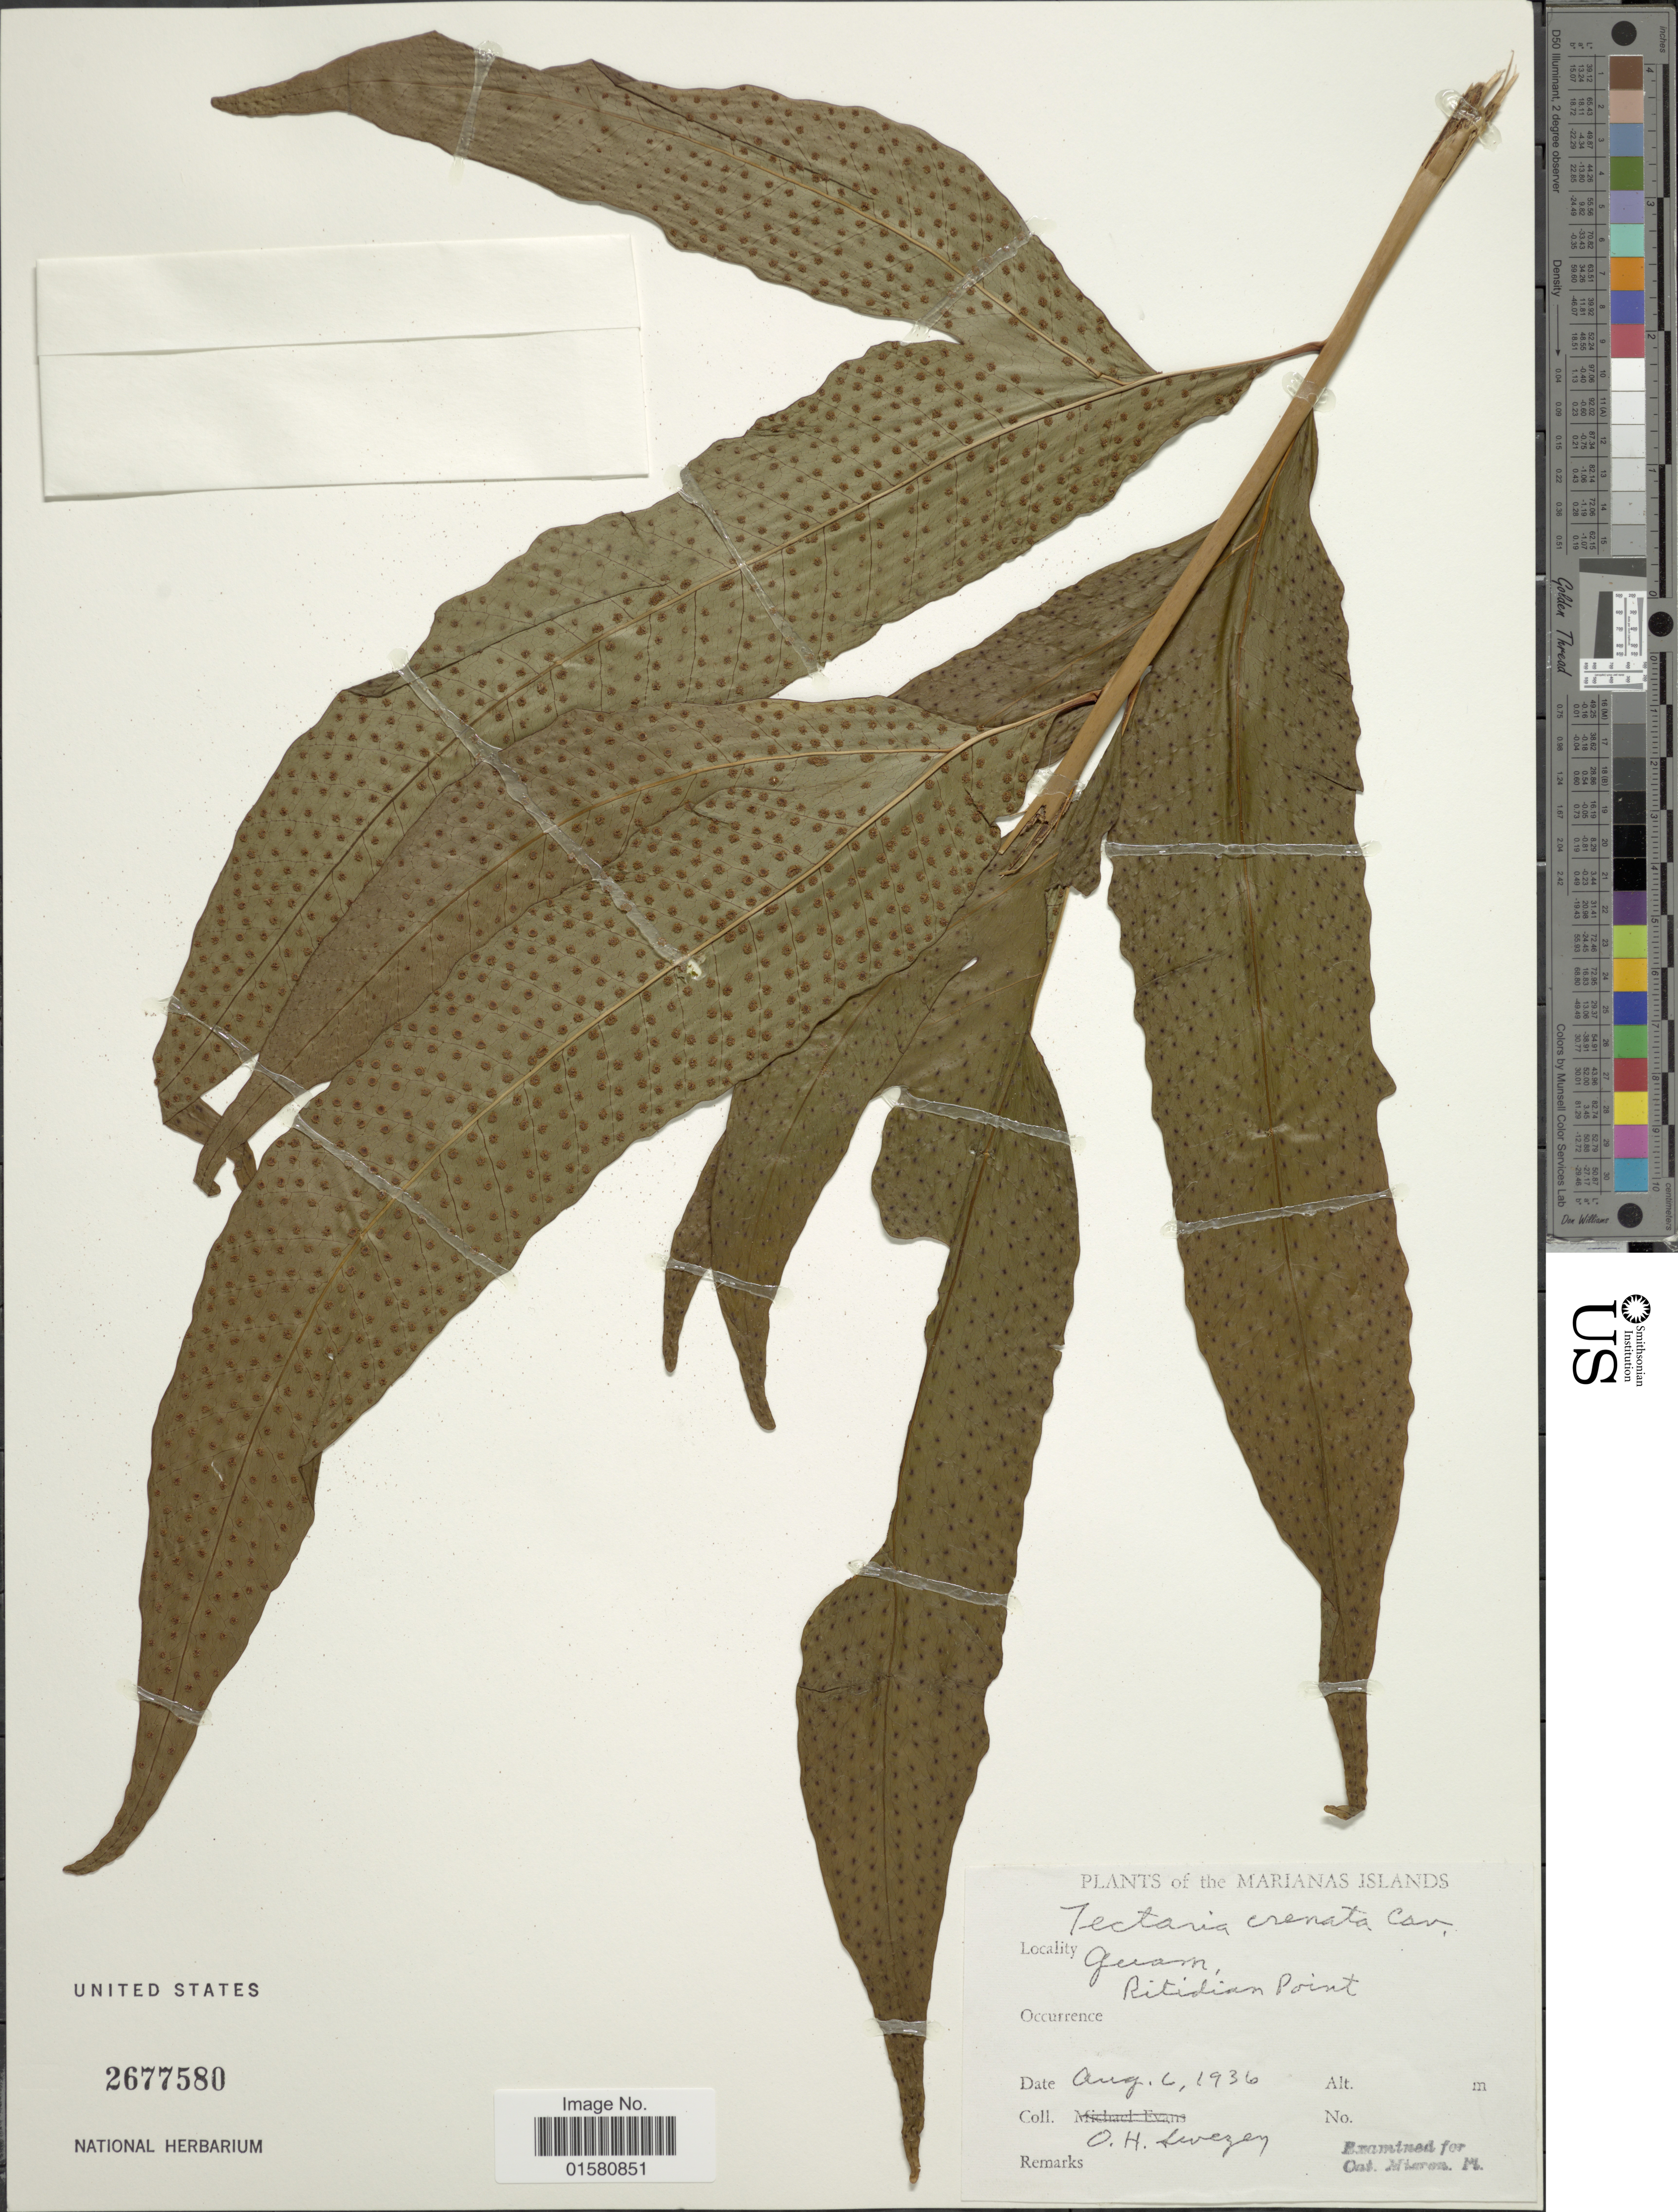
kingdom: Plantae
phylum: Tracheophyta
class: Polypodiopsida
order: Polypodiales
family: Tectariaceae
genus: Tectaria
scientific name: Tectaria crenata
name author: Cav.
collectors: O. Levegren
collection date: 1936-08-06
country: Northern Mariana Islands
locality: The Marianas Islands. Guam Ritidian Point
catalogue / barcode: US 2677580